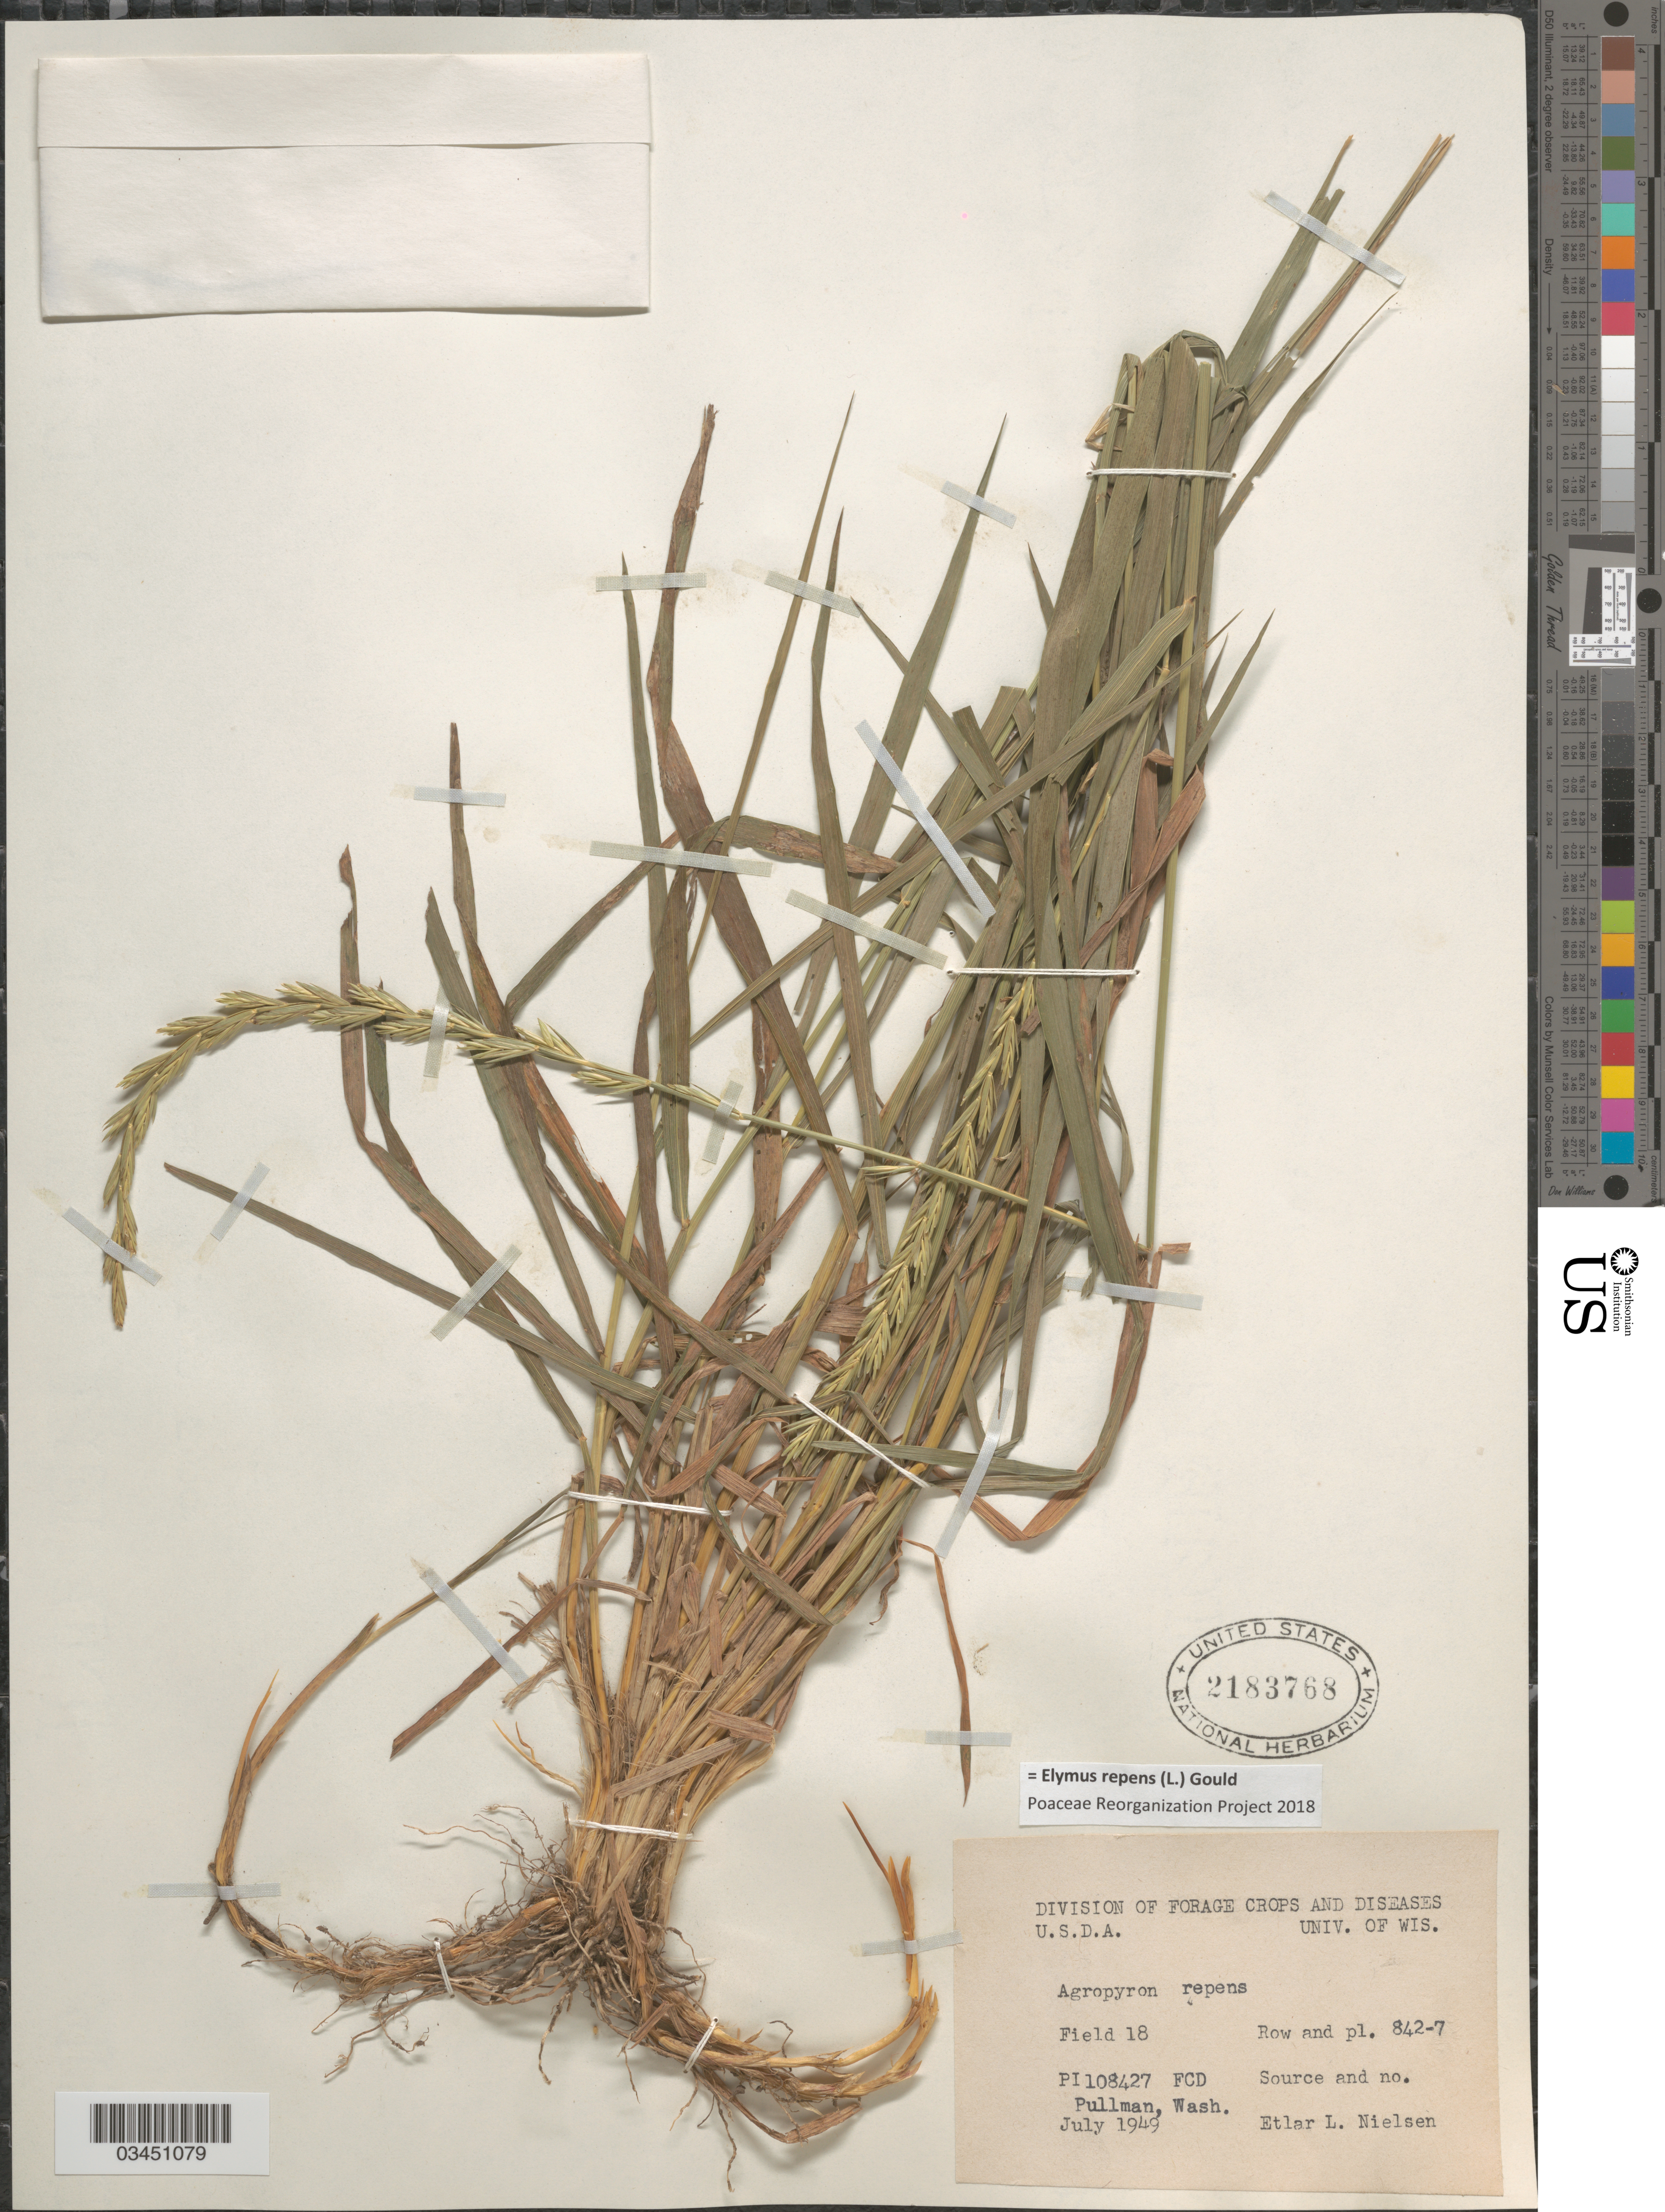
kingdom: Plantae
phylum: Tracheophyta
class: Liliopsida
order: Poales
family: Poaceae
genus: Elymus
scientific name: Elymus repens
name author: (L.) Gould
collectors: E. L. Nielsen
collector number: PI108427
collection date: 1949-07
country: United States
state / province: Washington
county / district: Whitman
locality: Field 18 Row and pl. 842-7. FCD Pullman.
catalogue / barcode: US 2183768